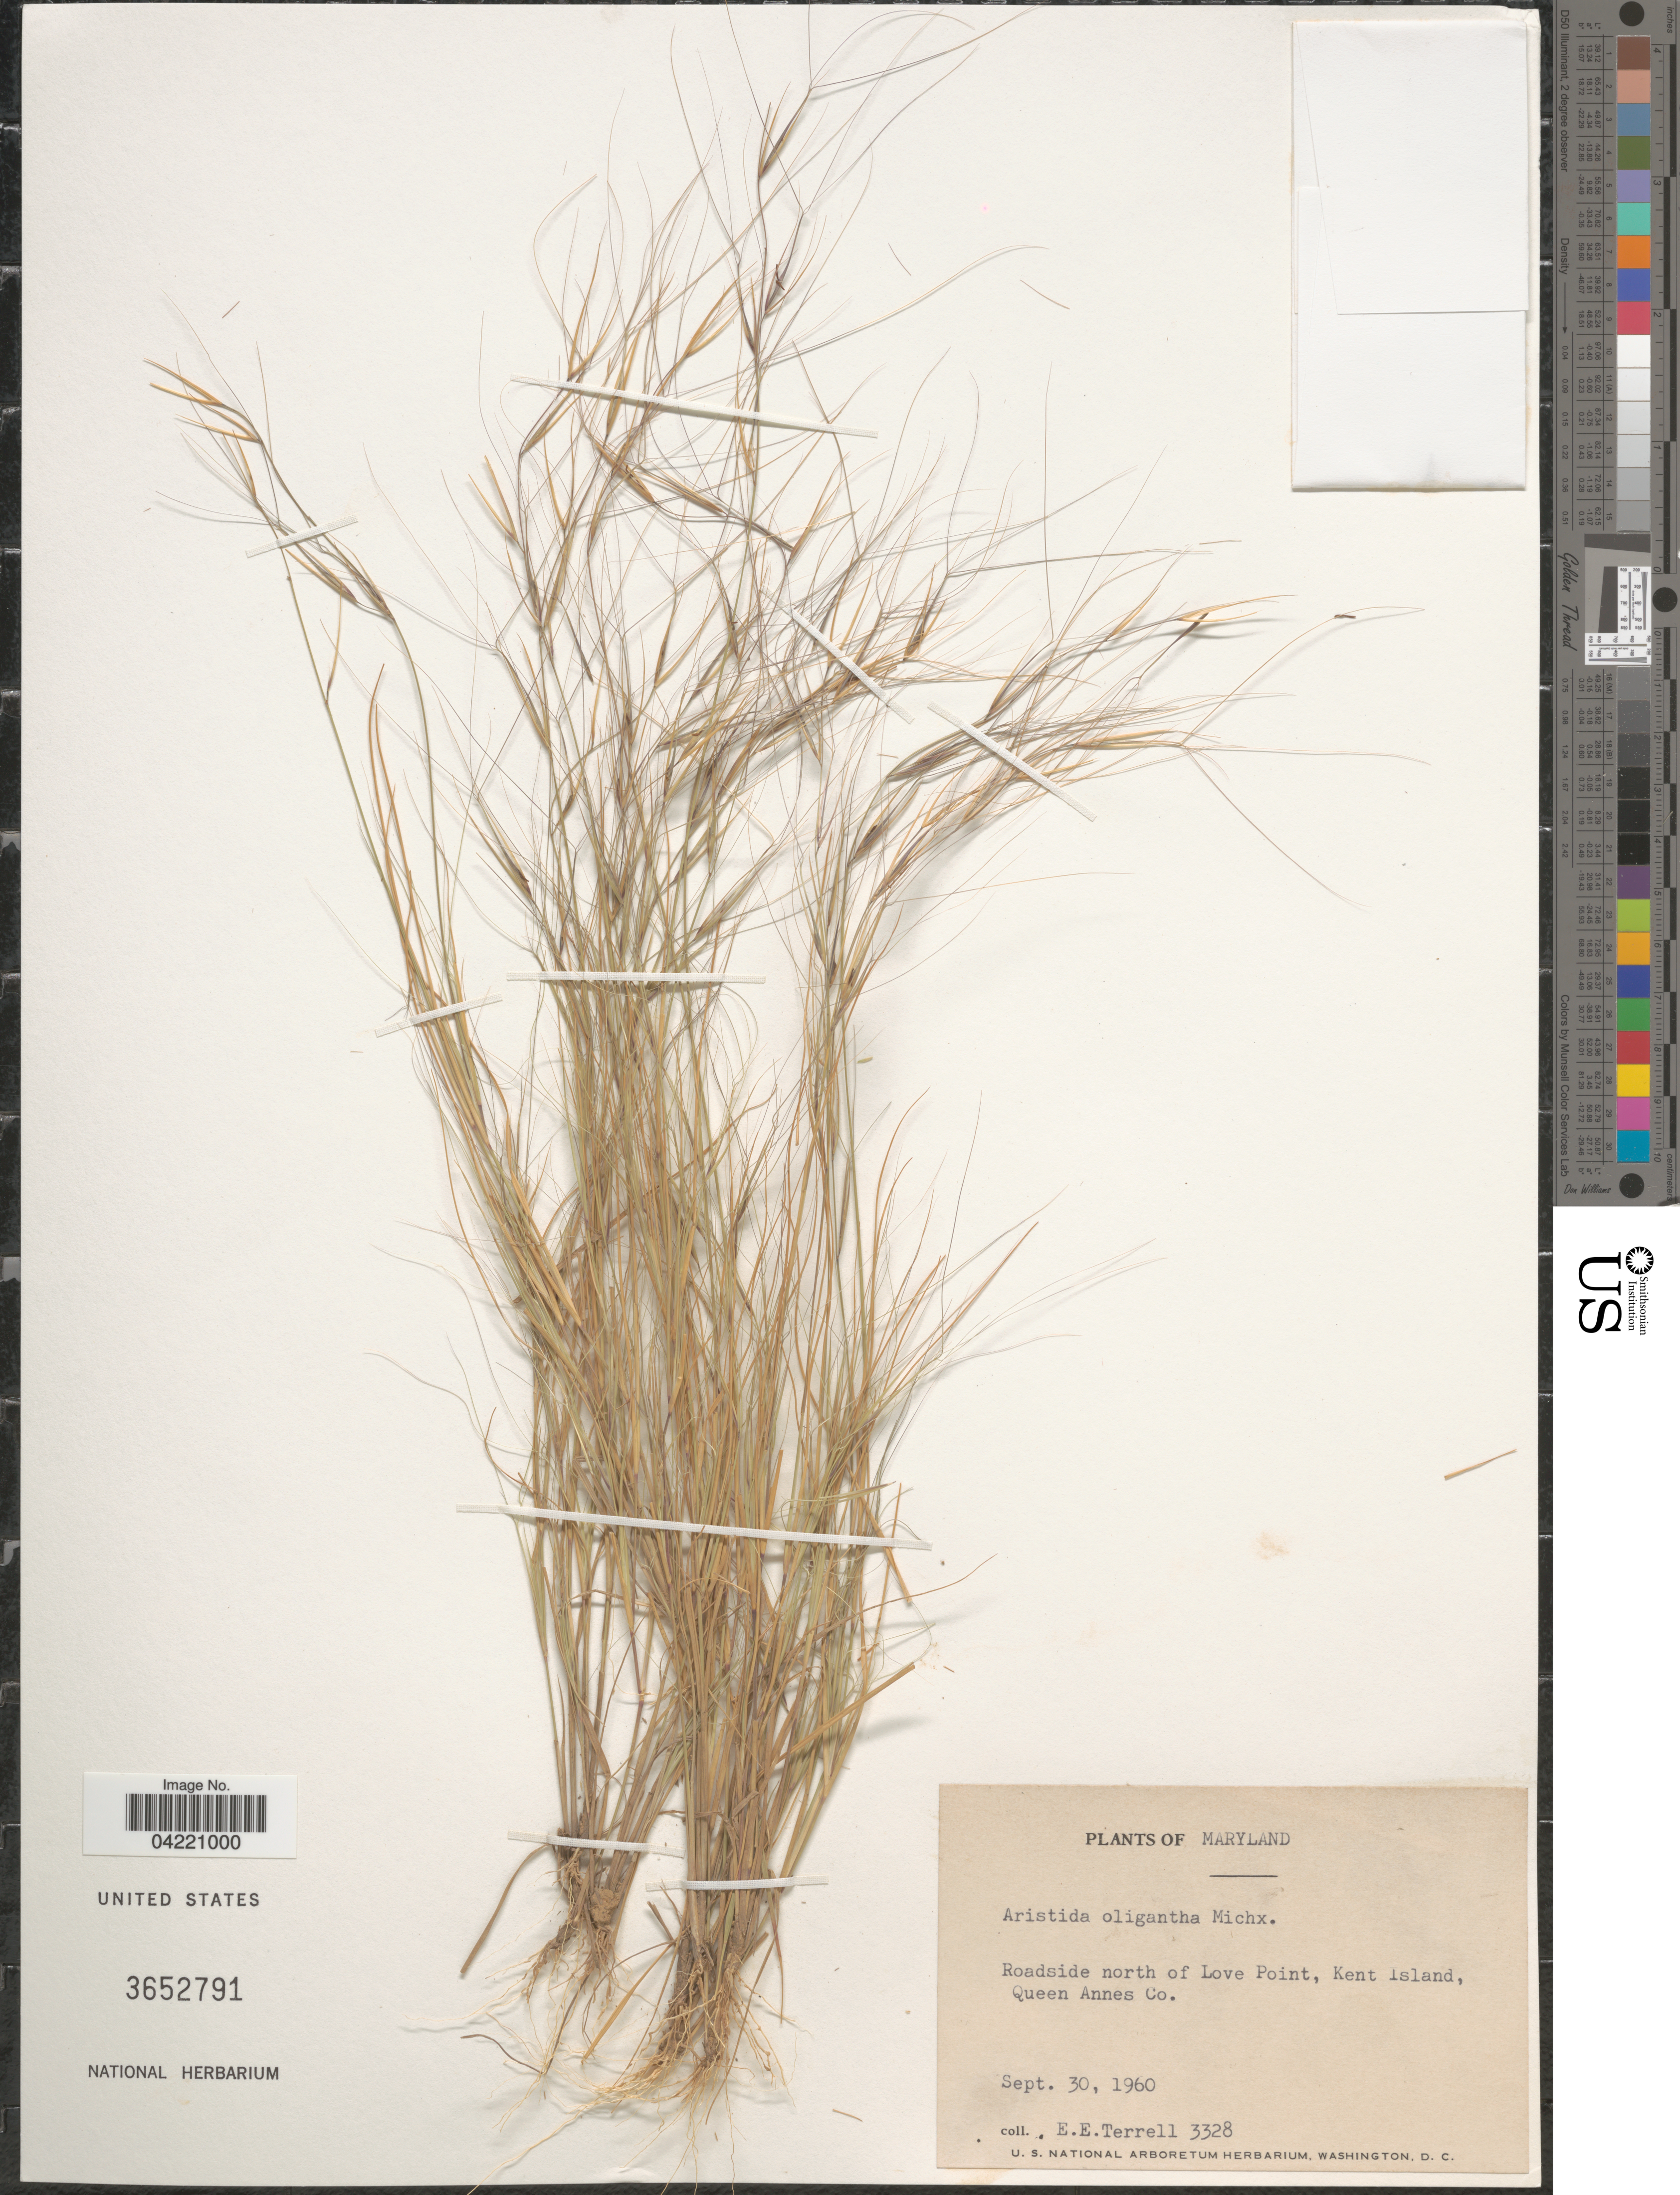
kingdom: Plantae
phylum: Tracheophyta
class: Liliopsida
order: Poales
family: Poaceae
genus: Aristida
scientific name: Aristida oligantha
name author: Michx.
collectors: E. E. Terrell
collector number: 3328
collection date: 1960-09-30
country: United States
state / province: Maryland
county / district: Queen Anne's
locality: Roadside north of Love Point, Kent Island. Queen Annes Co.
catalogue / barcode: US 3652791